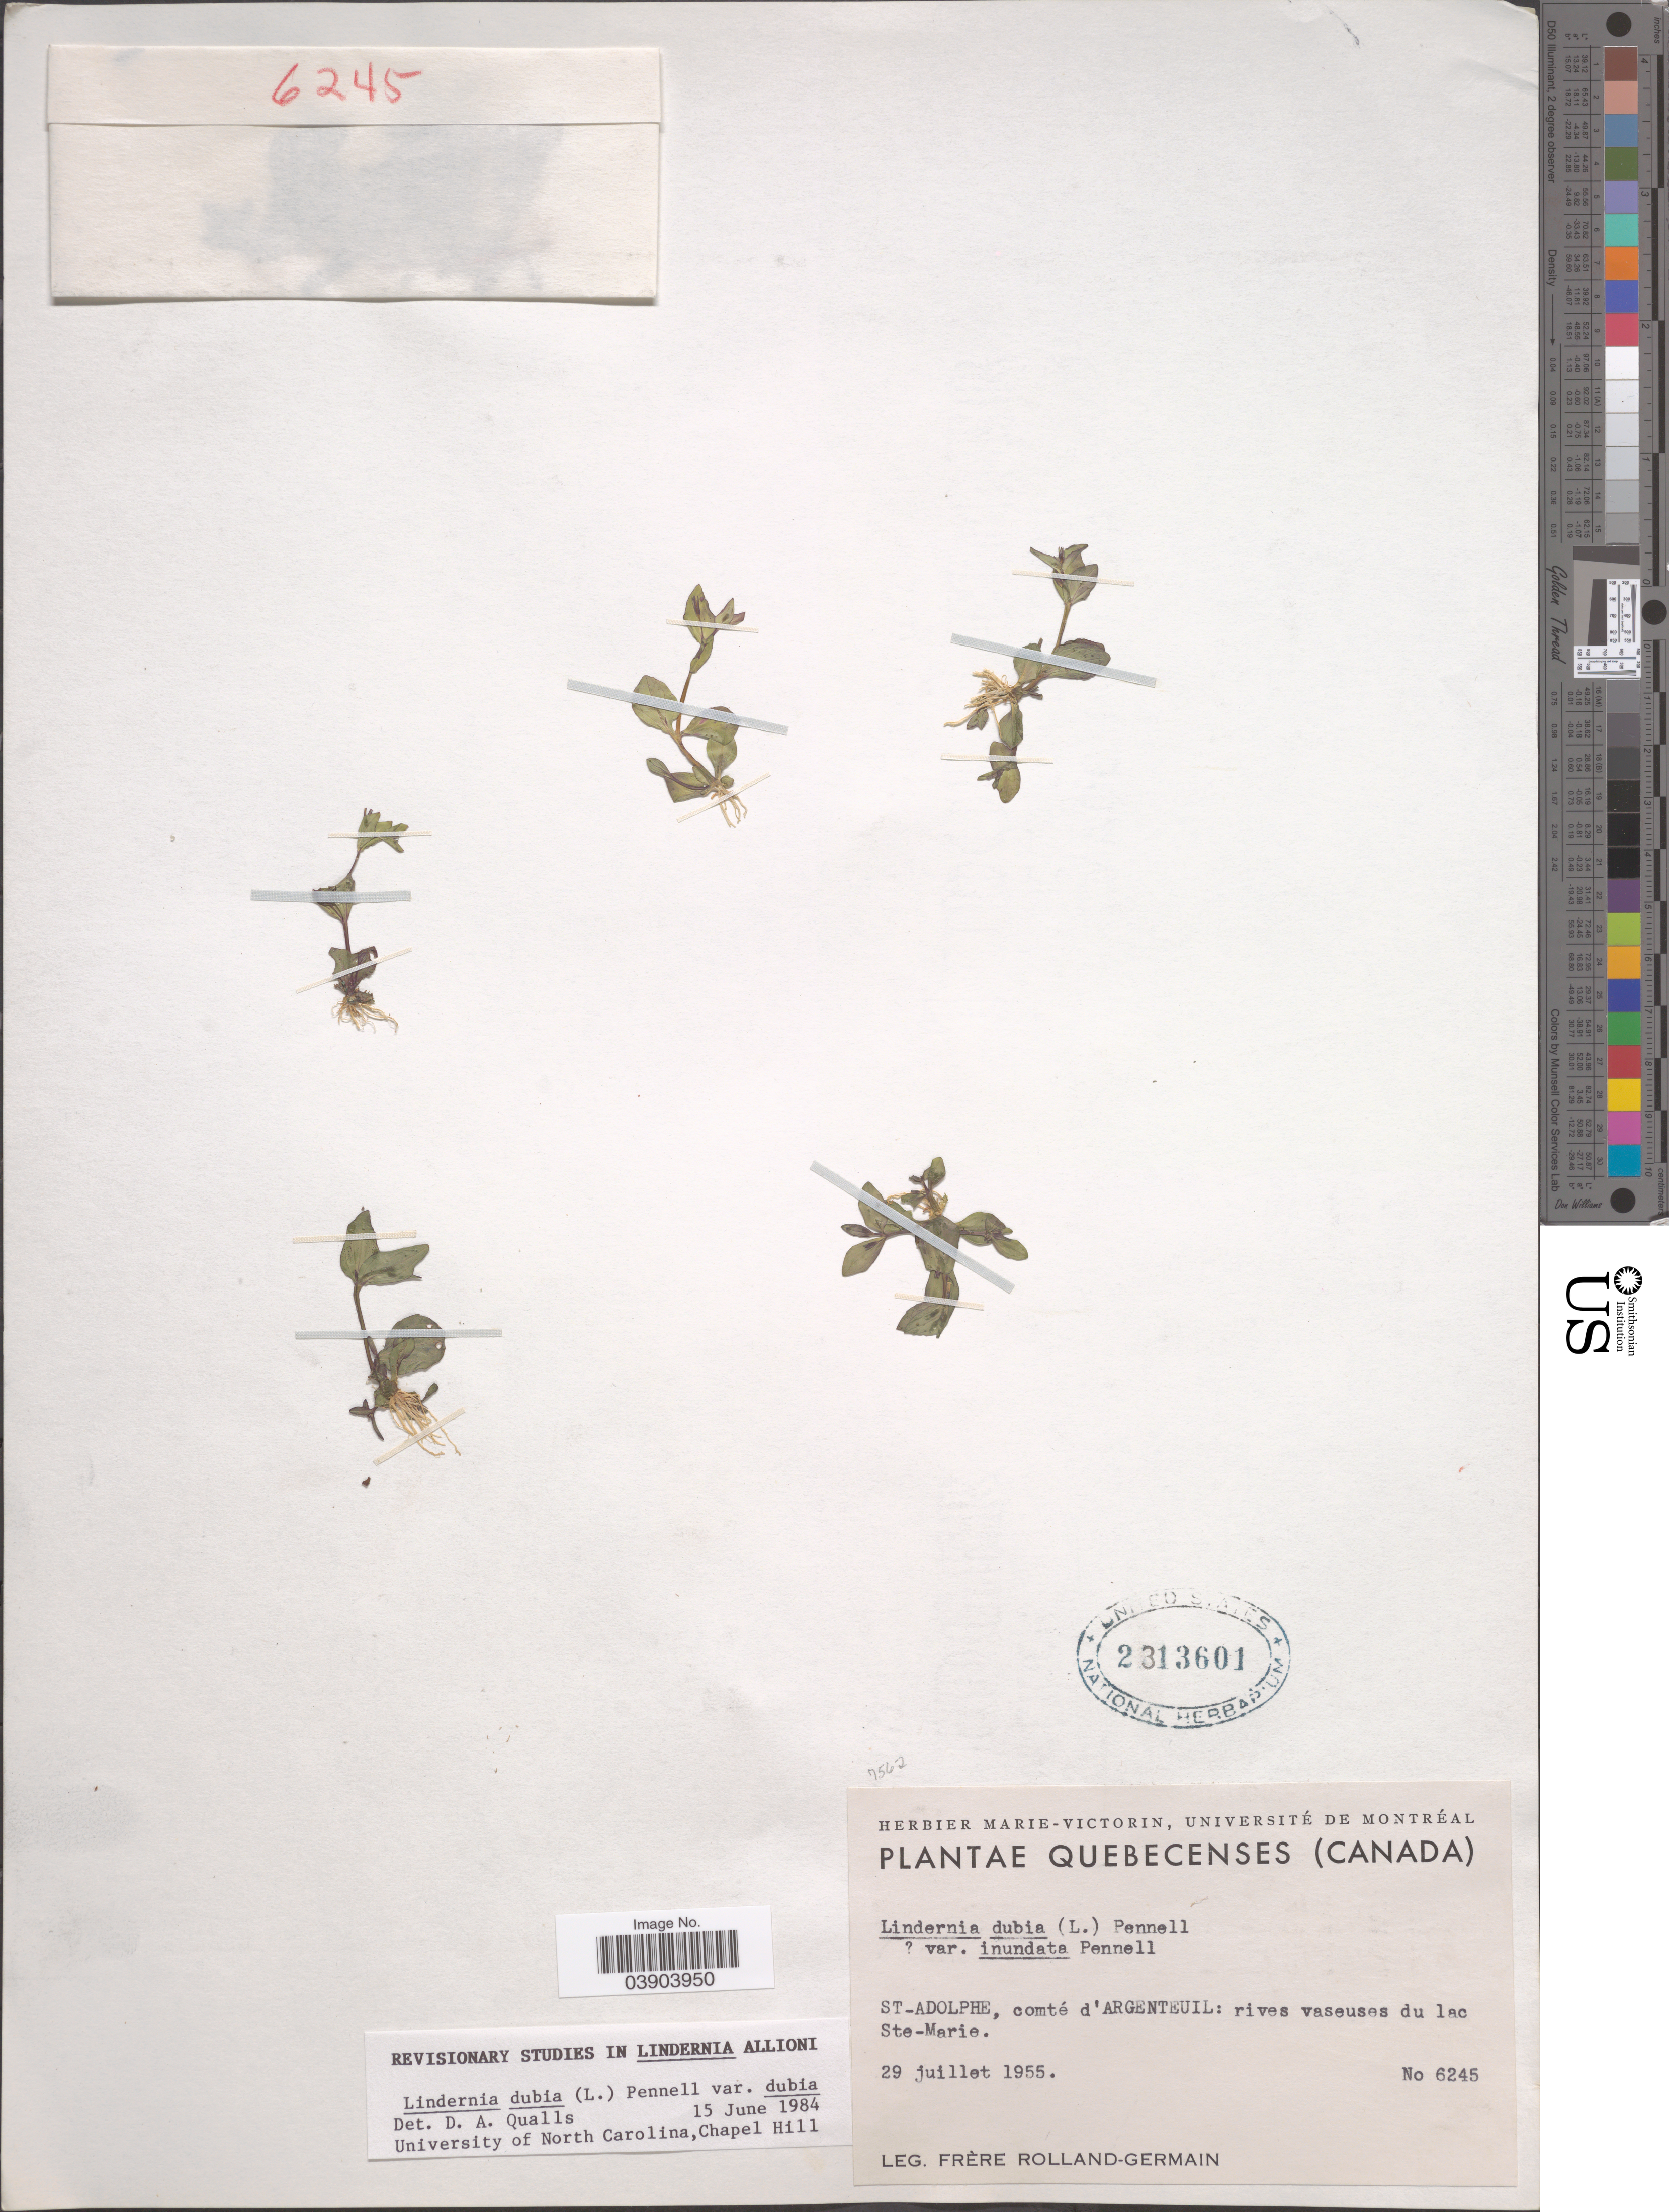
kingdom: Plantae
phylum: Tracheophyta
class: Magnoliopsida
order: Lamiales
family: Linderniaceae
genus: Lindernia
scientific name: Lindernia dubia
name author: (L.) Pennell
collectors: Rolland-Germain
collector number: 6245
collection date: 1955-07-29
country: Canada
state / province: Quebec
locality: St-Adolphe, comté d'Argenteuil: rives vaseuses du lac Ste-Marie.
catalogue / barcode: US 2313601